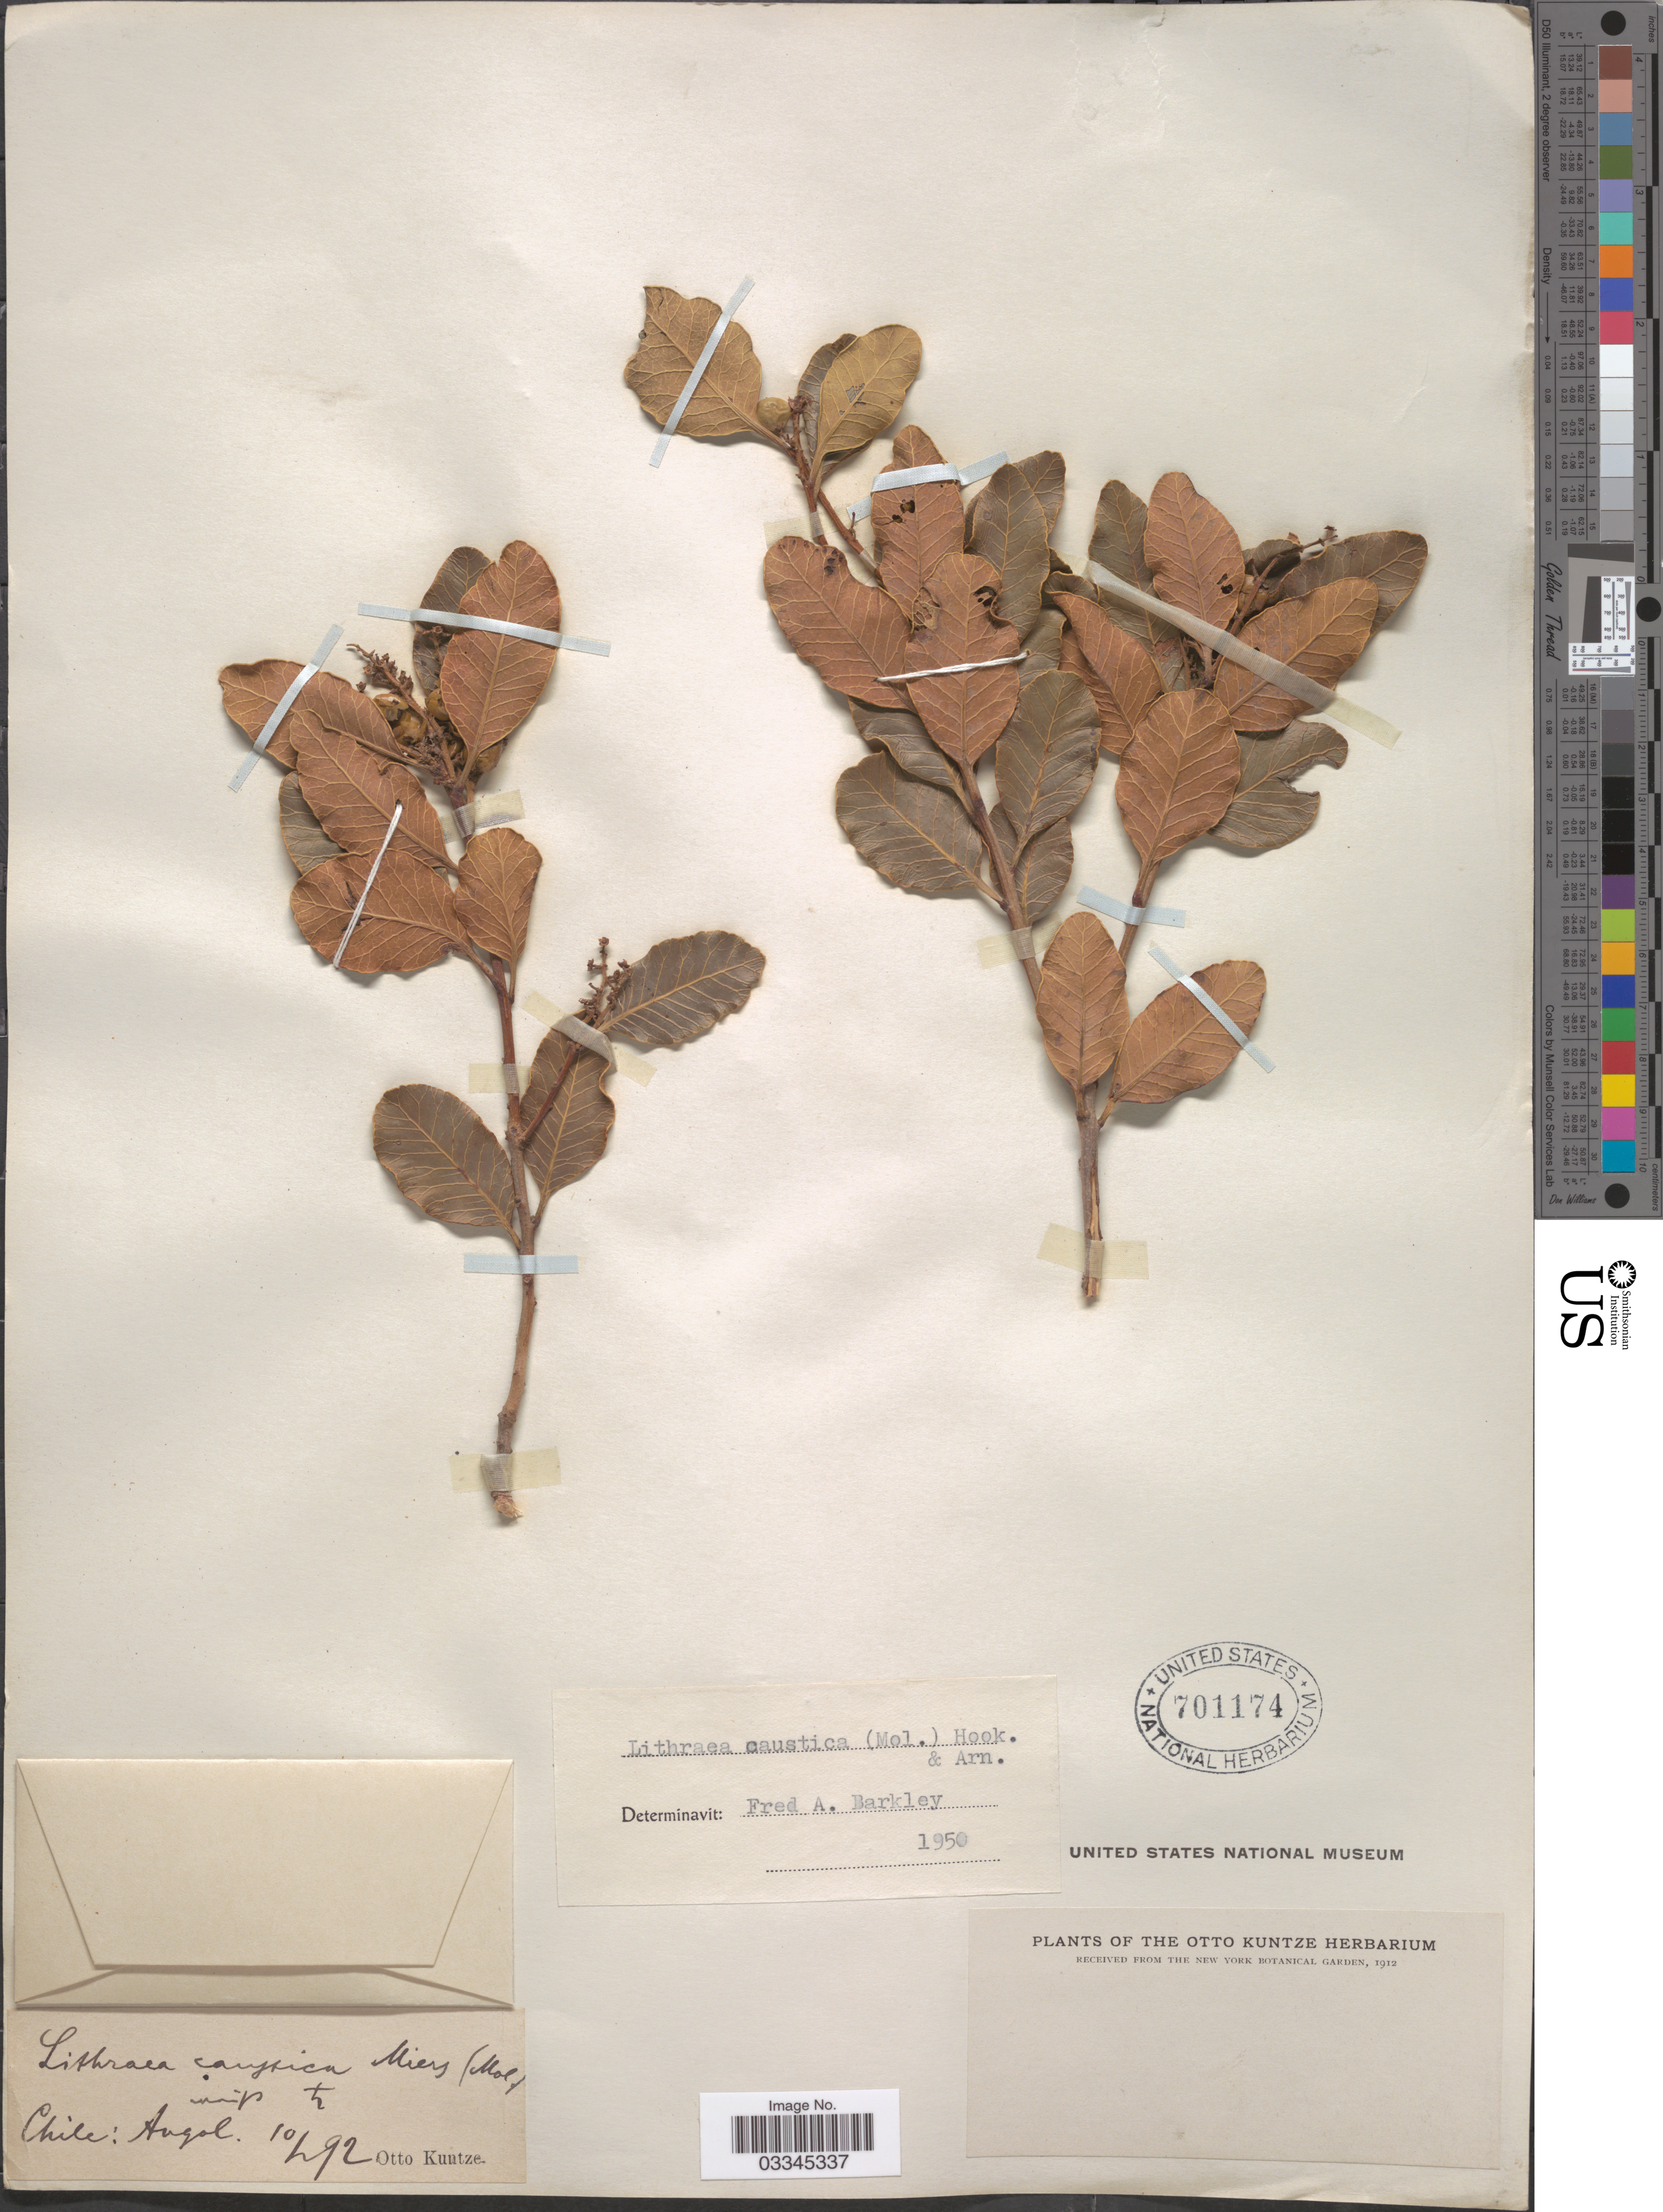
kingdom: Plantae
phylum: Tracheophyta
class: Magnoliopsida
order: Sapindales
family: Anacardiaceae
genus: Lithraea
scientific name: Lithraea caustica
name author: (Molina) Hook. & Arn.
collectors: C.E.O. Kuntze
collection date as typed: Transcribed d/m/y: 10/2/92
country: Chile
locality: Angol.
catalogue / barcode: US 701174